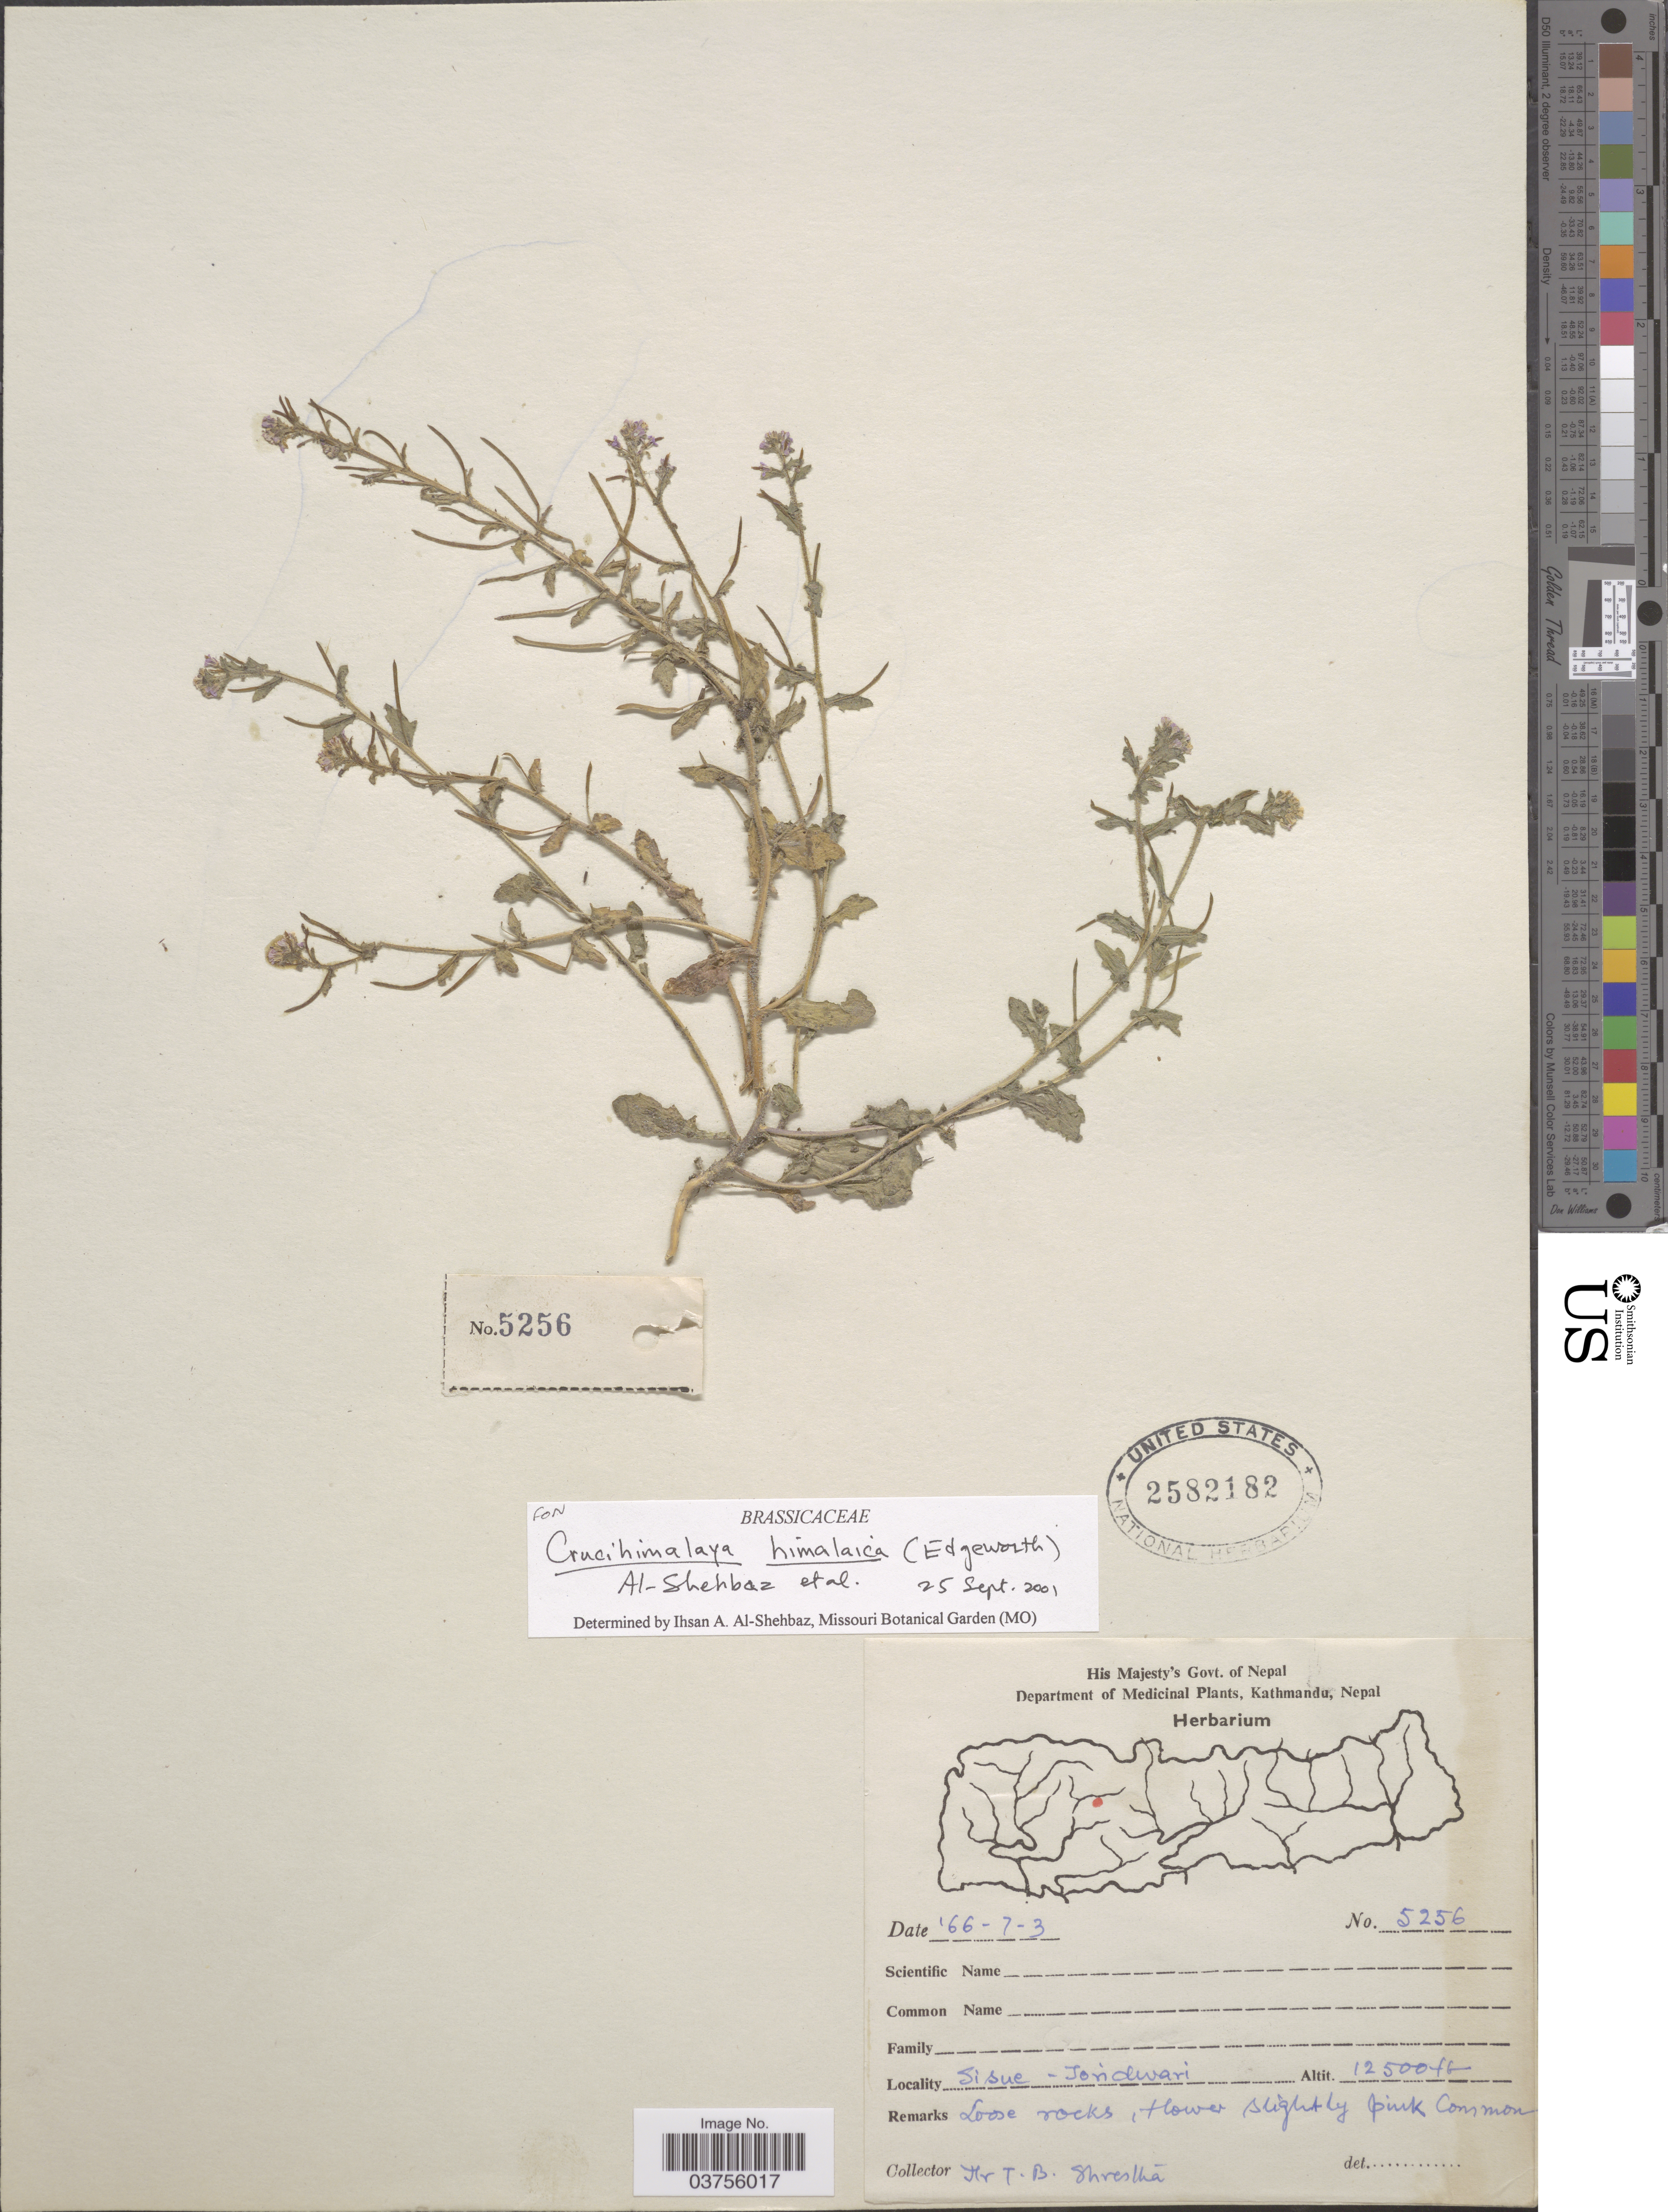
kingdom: Plantae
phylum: Tracheophyta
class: Magnoliopsida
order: Brassicales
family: Brassicaceae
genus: Crucihimalaya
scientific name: Crucihimalaya himalaica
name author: (Edgew.) Al-Shehbaz et al.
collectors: T. B. Shrestha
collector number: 5256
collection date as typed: Transcribed d/m/y: 3/7/66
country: Nepal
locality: Sisue-Joridwari. [interpreted]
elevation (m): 3810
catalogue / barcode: US 2582182